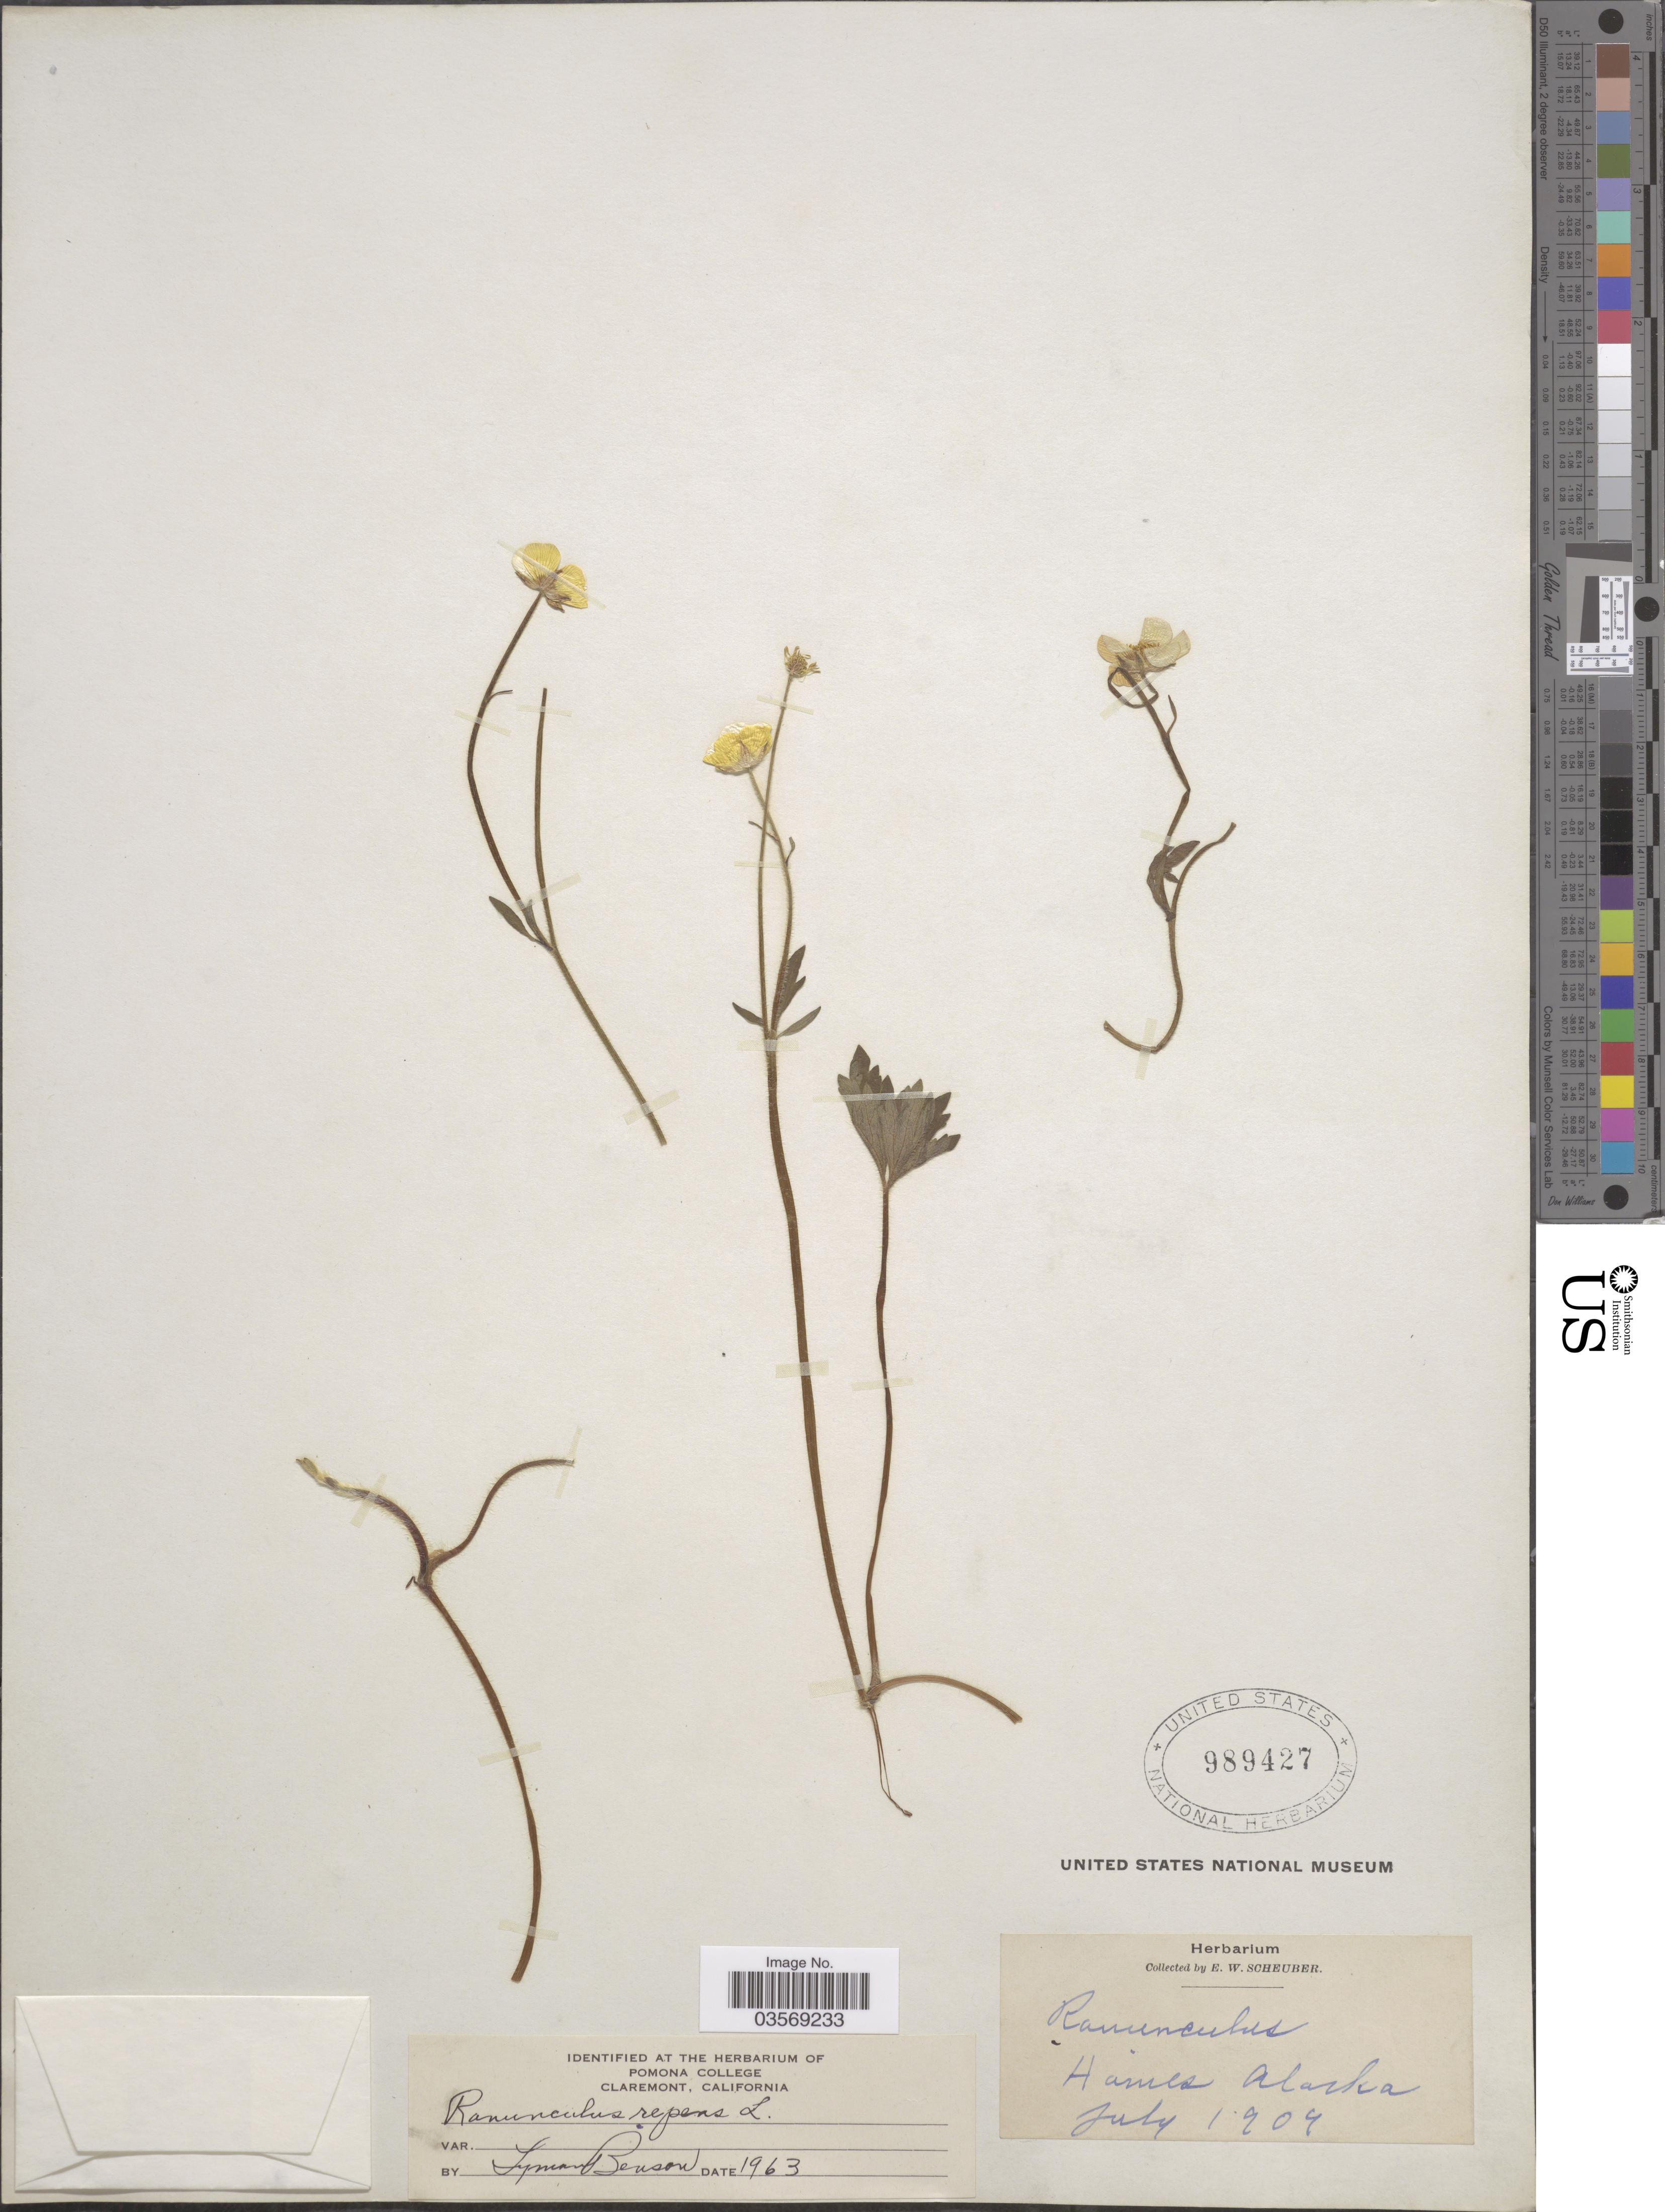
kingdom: Plantae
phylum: Tracheophyta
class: Magnoliopsida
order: Ranunculales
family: Ranunculaceae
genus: Ranunculus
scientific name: Ranunculus repens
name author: L.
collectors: E. Scheuber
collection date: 1904-07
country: United States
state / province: Alaska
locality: Haines.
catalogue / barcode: US 989427